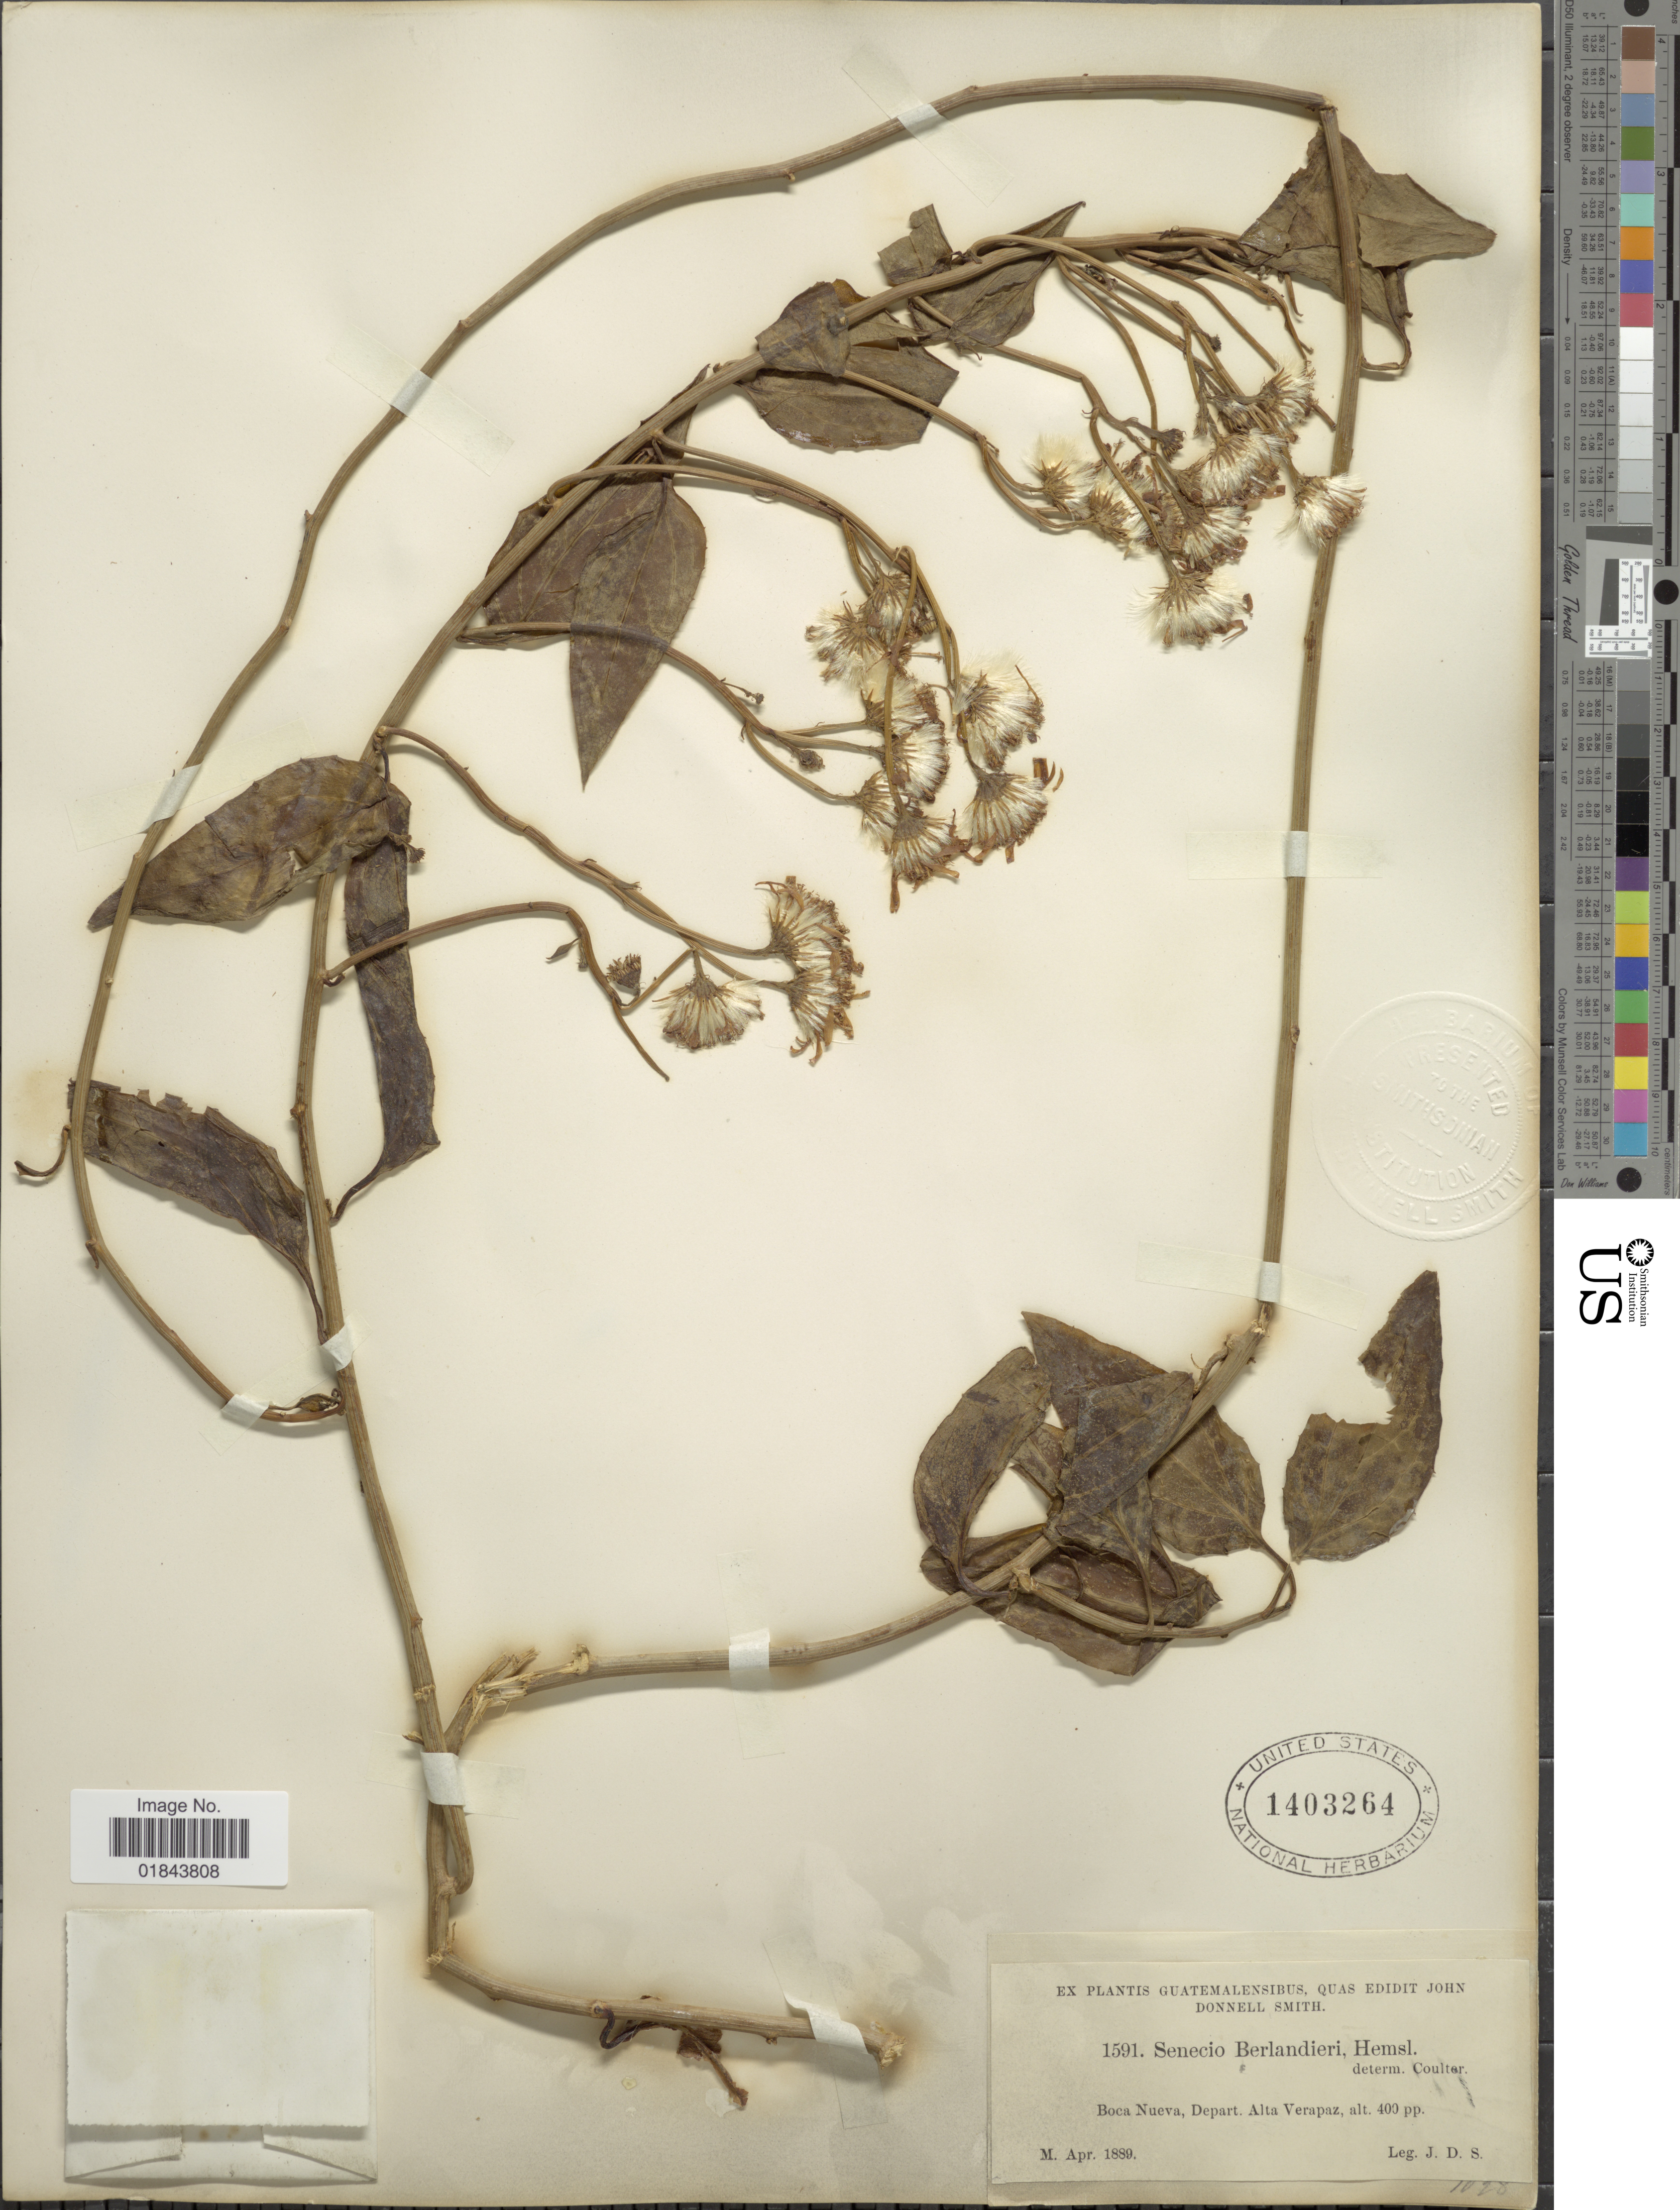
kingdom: Plantae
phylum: Tracheophyta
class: Magnoliopsida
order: Asterales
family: Asteraceae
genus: Pseudogynoxys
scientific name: Pseudogynoxys chenopodioides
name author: (Kunth) Cabrera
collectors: J. Donnell Smith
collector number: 1591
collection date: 1889-04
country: Guatemala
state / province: Alta Verapaz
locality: Boca Nueva, Depart. Alta Verapaz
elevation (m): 122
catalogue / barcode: US 1403264